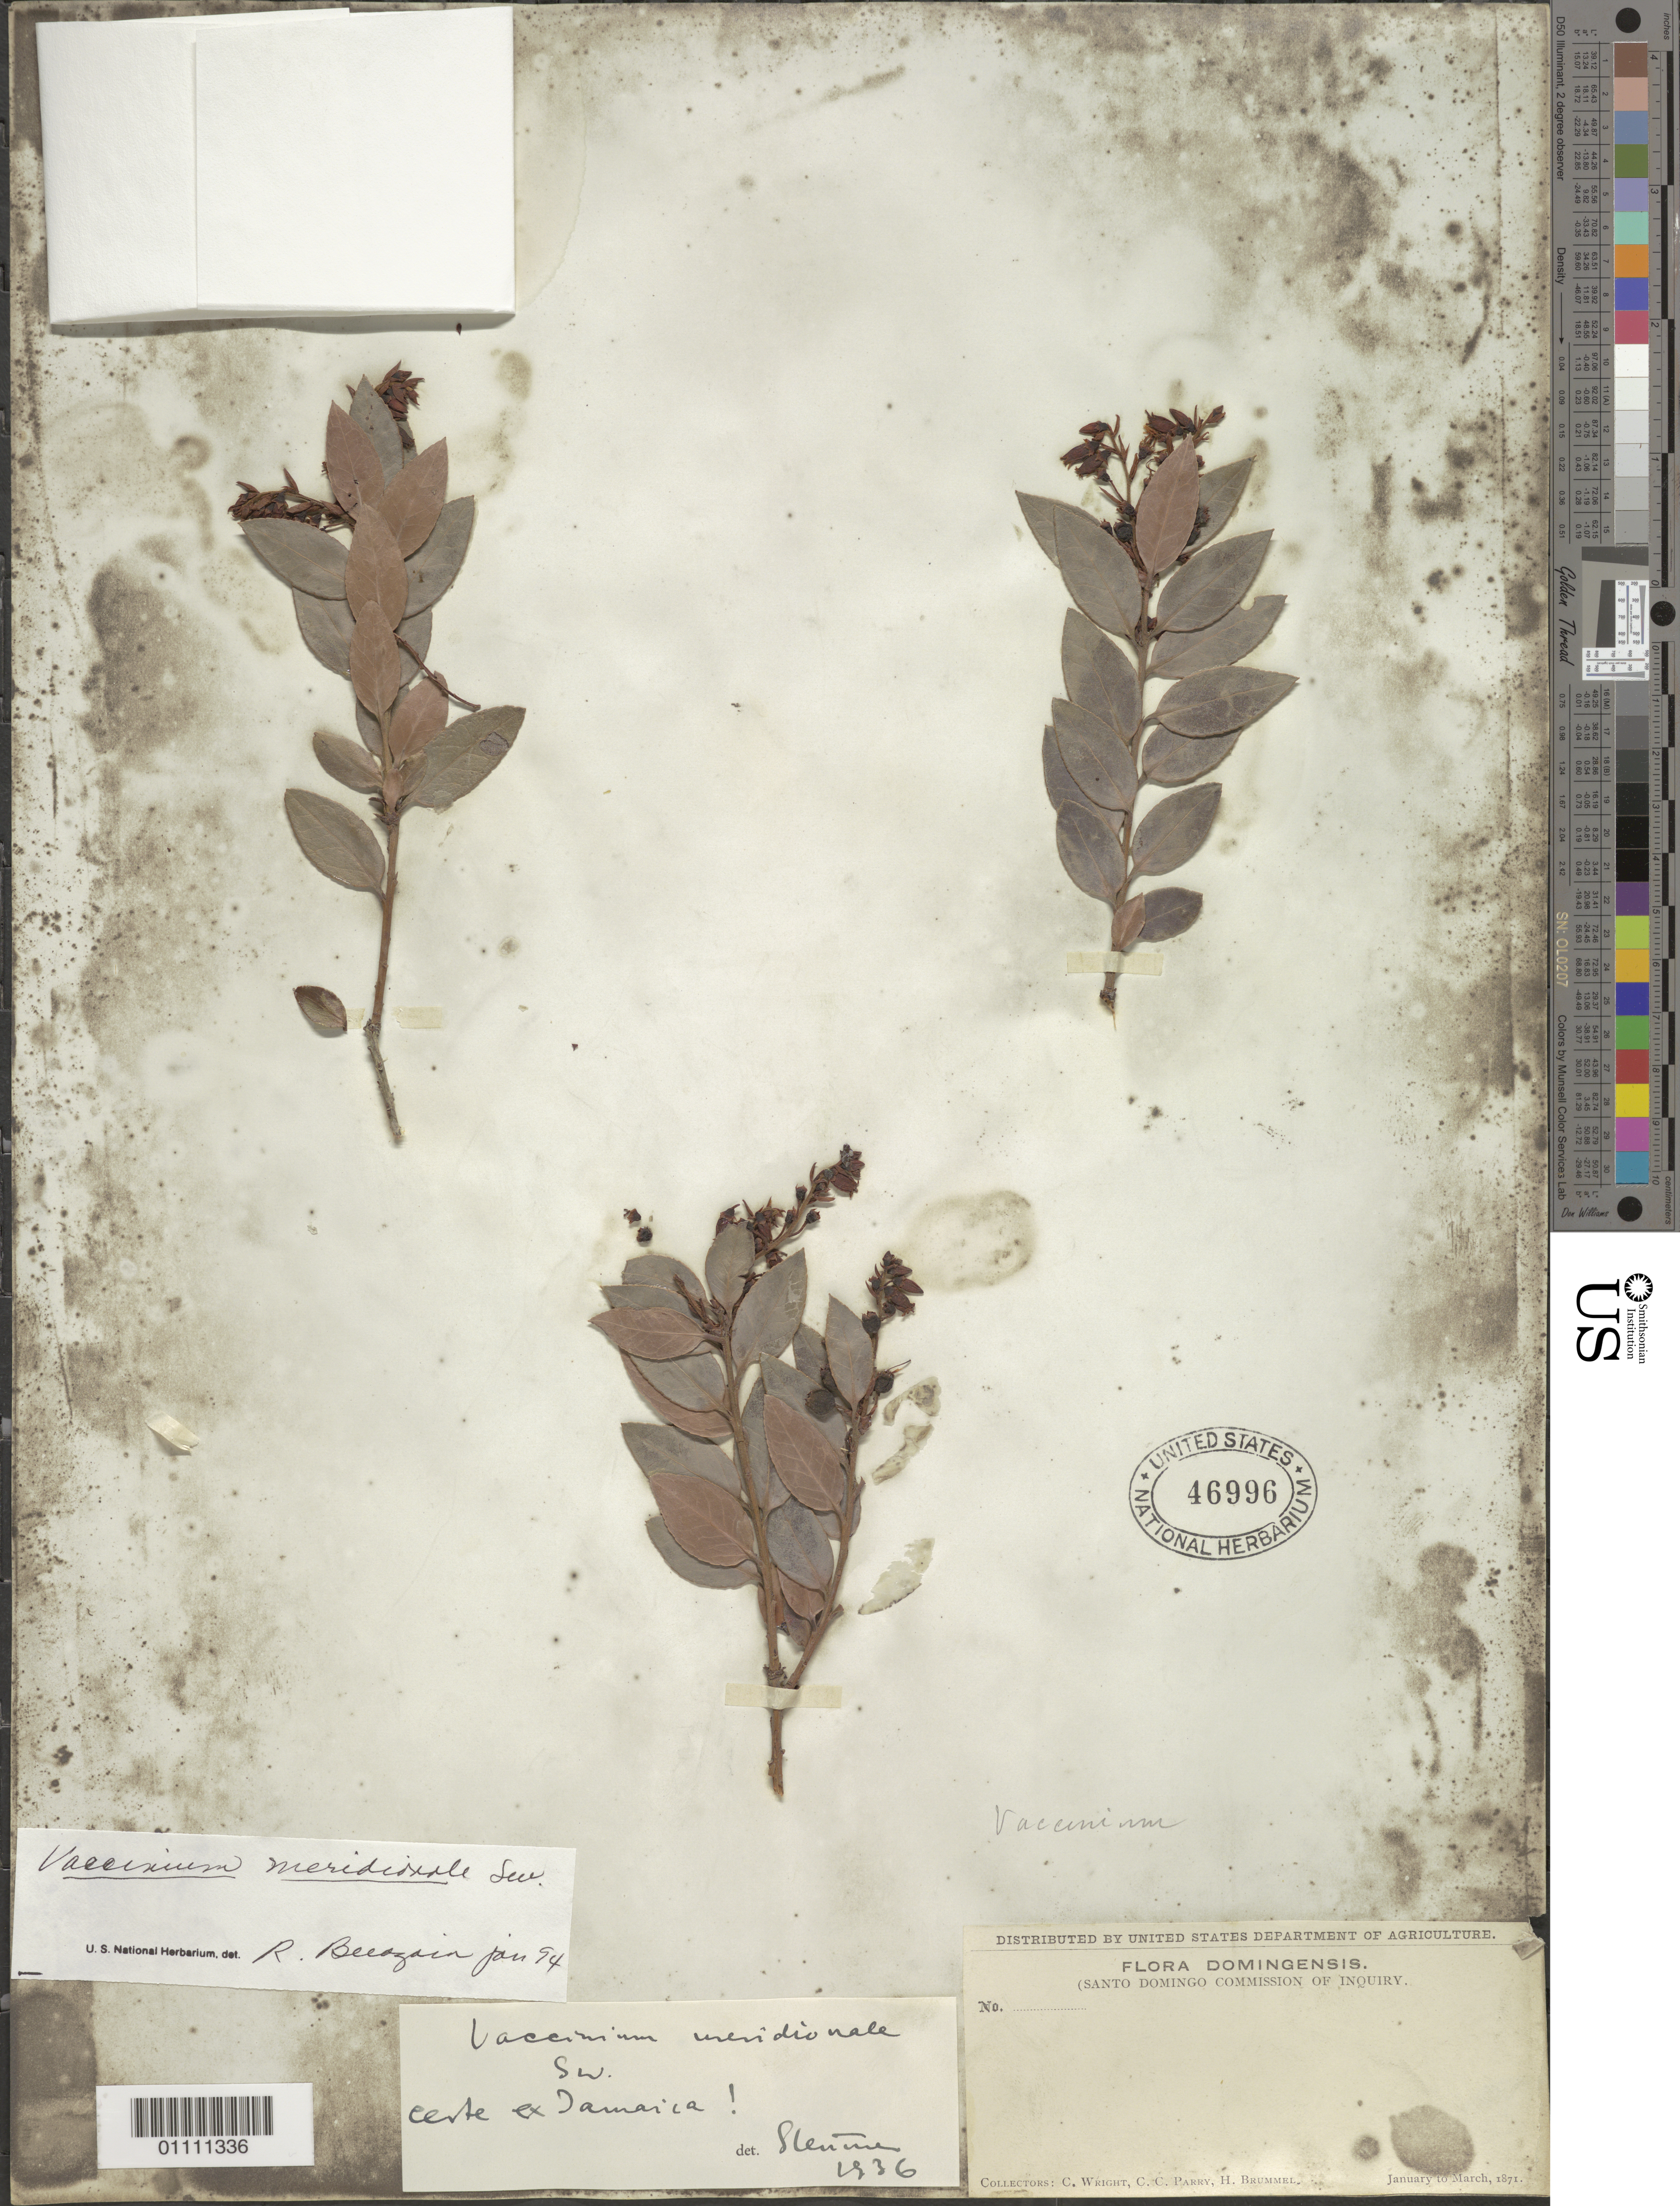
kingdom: Plantae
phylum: Tracheophyta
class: Magnoliopsida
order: Ericales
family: Ericaceae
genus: Vaccinium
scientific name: Vaccinium meridionale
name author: Sw.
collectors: C. Wright, C. C. Parry & H. Brummel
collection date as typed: Jan 1871 to -- Mar 1871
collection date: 1871-01/1871-03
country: Dominican Republic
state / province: Santo Domingo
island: Hispaniola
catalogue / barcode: US 46996